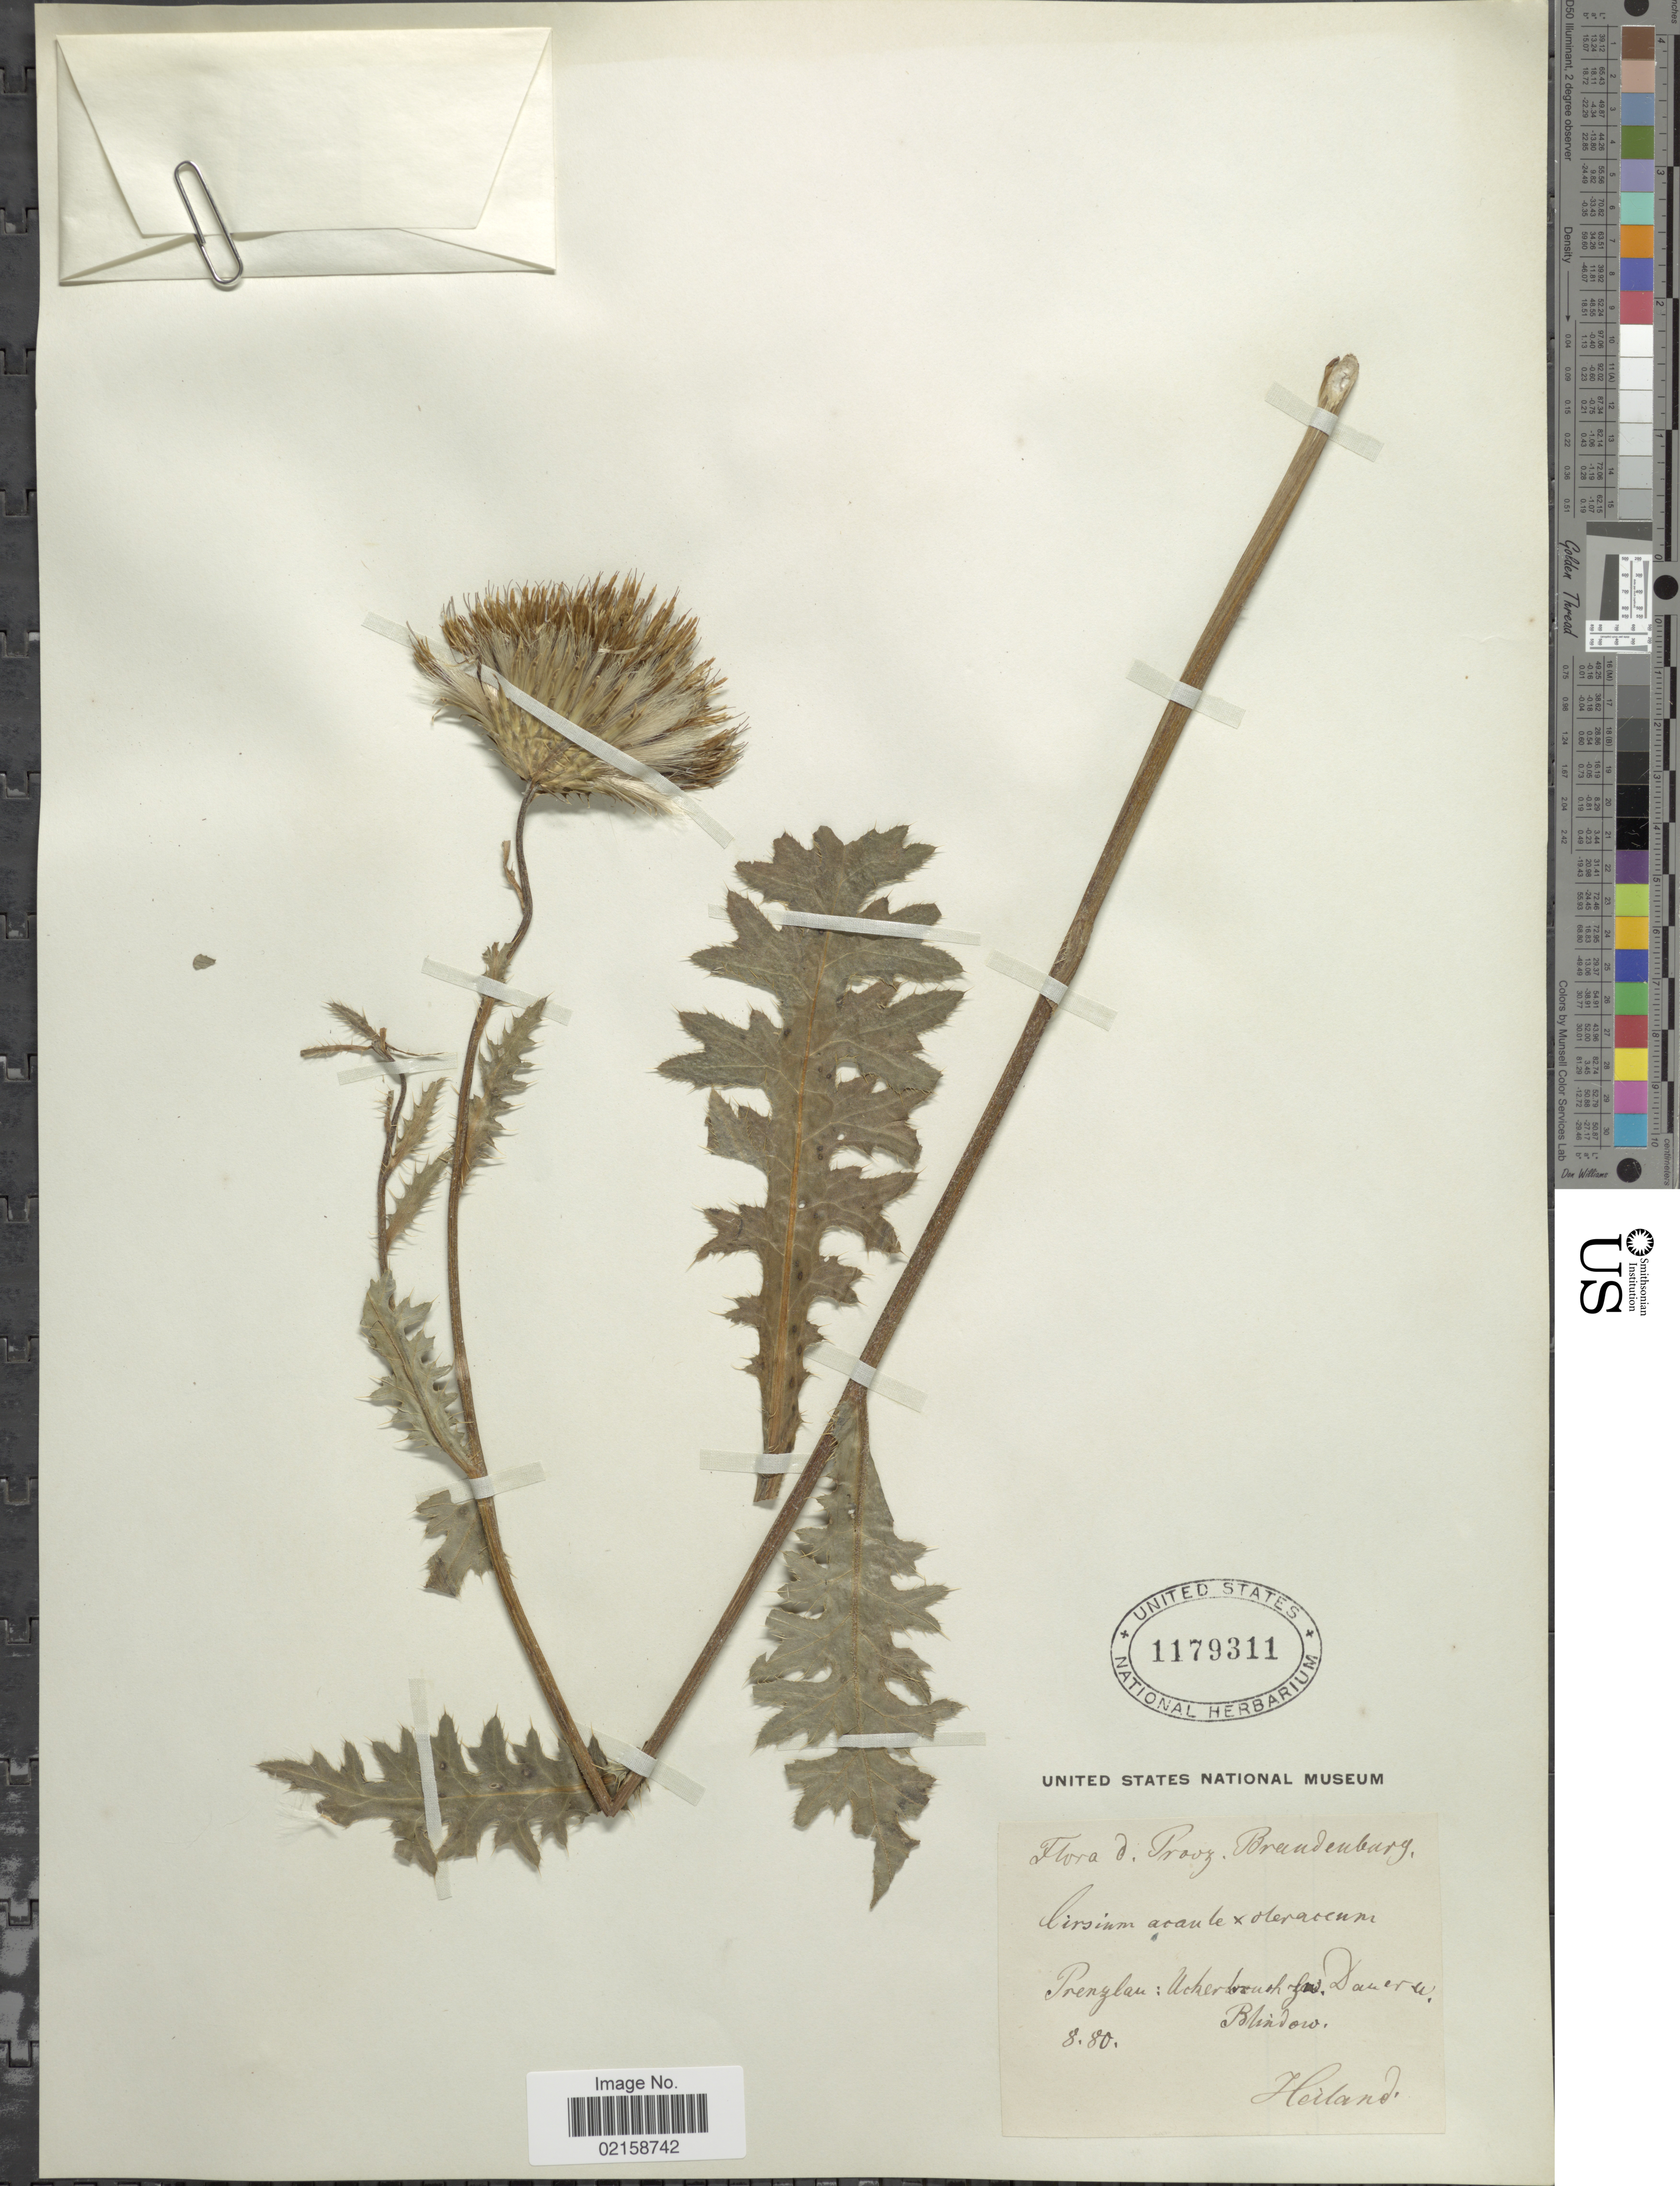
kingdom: Plantae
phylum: Tracheophyta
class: Magnoliopsida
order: Asterales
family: Asteraceae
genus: Cirsium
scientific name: Cirsium acaule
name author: (L.) Scop.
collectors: -. Heiland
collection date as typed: Transcribed d/m/y: /8/80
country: Germany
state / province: Brandenburg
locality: Prezlau: Ucherbruch fus. Daner de Blindow. [interpreted]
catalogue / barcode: US 1179311